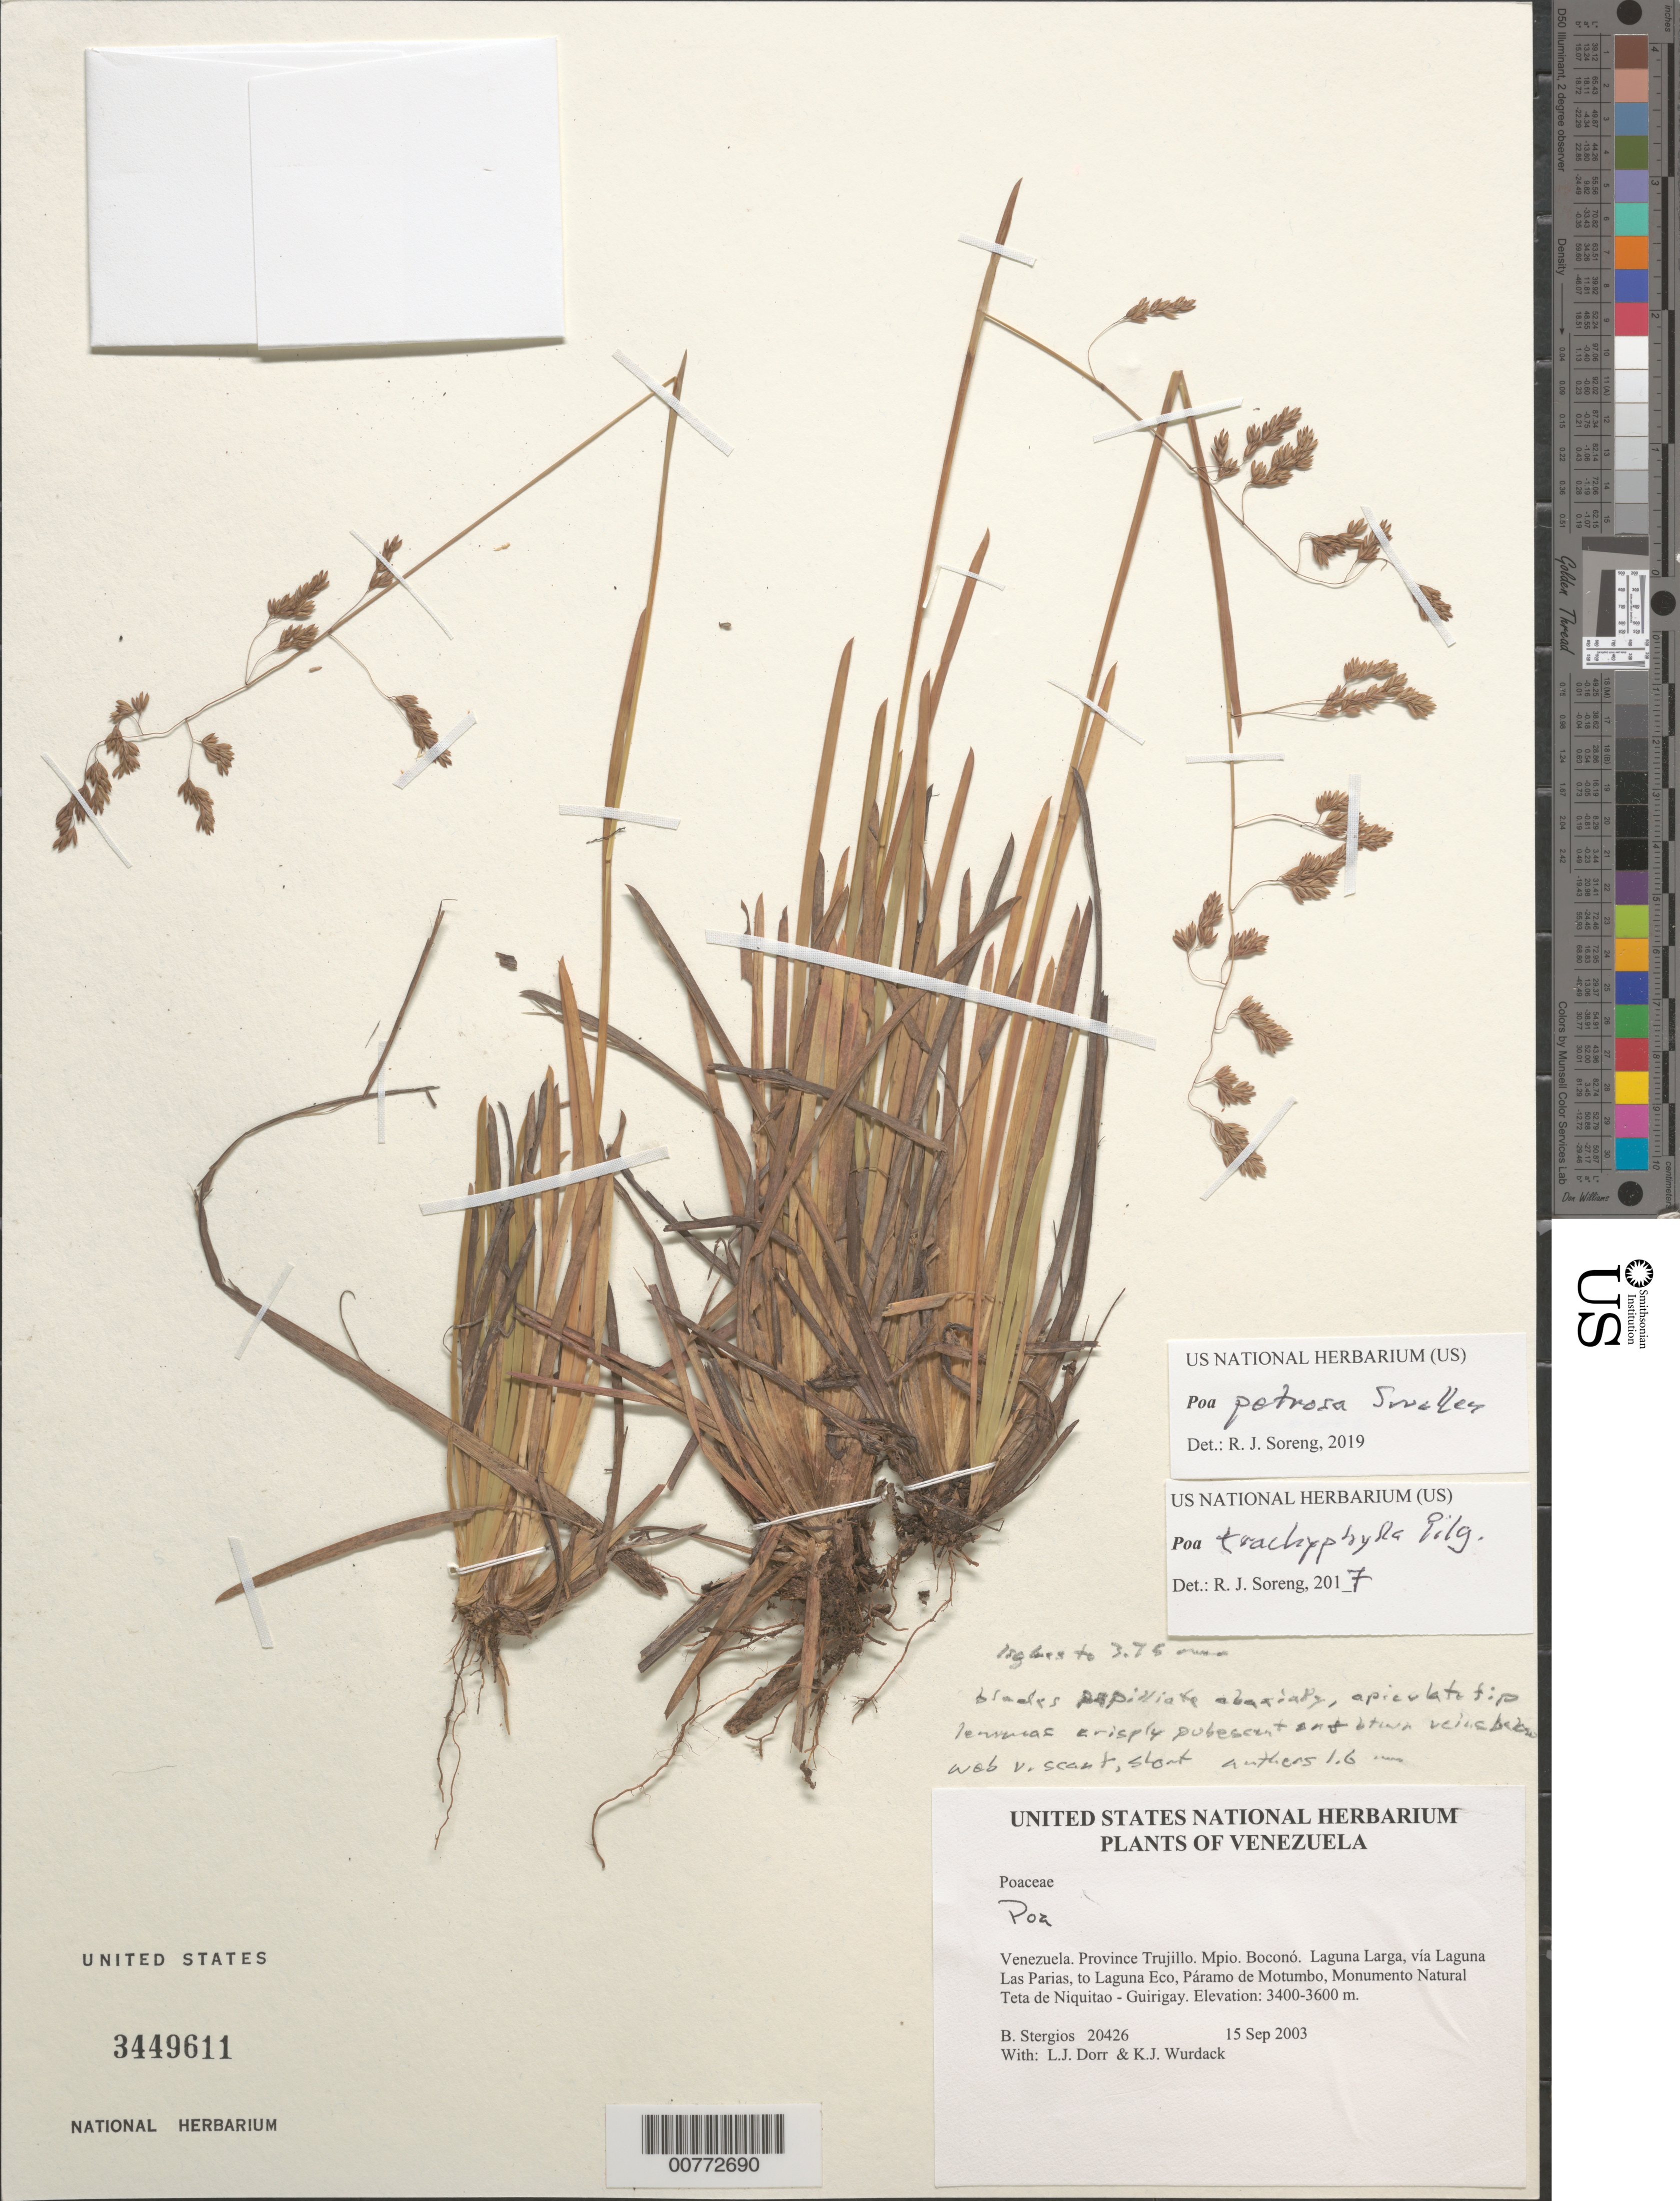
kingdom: Plantae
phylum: Tracheophyta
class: Liliopsida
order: Poales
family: Poaceae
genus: Poa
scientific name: Poa trachyphylla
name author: Pilg.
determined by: Soreng, Robert J., Research Associate (BOT), Smithsonian Institution - National Museum of Natural History (UNITED STATES)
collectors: B. G. Stergios, L. J. Dorr & K. Wurdack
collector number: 20426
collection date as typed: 15 Sep 2003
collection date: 2003-09-15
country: Venezuela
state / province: Trujillo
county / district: Boconó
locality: Laguna Larga, vía Laguna Las Parias, to Laguna Eco, Páramo de Motumbo, Monumento Natural Teta de Niquitao - Guirigay.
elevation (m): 3400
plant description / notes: MO, PORT, US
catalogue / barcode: US 3449611